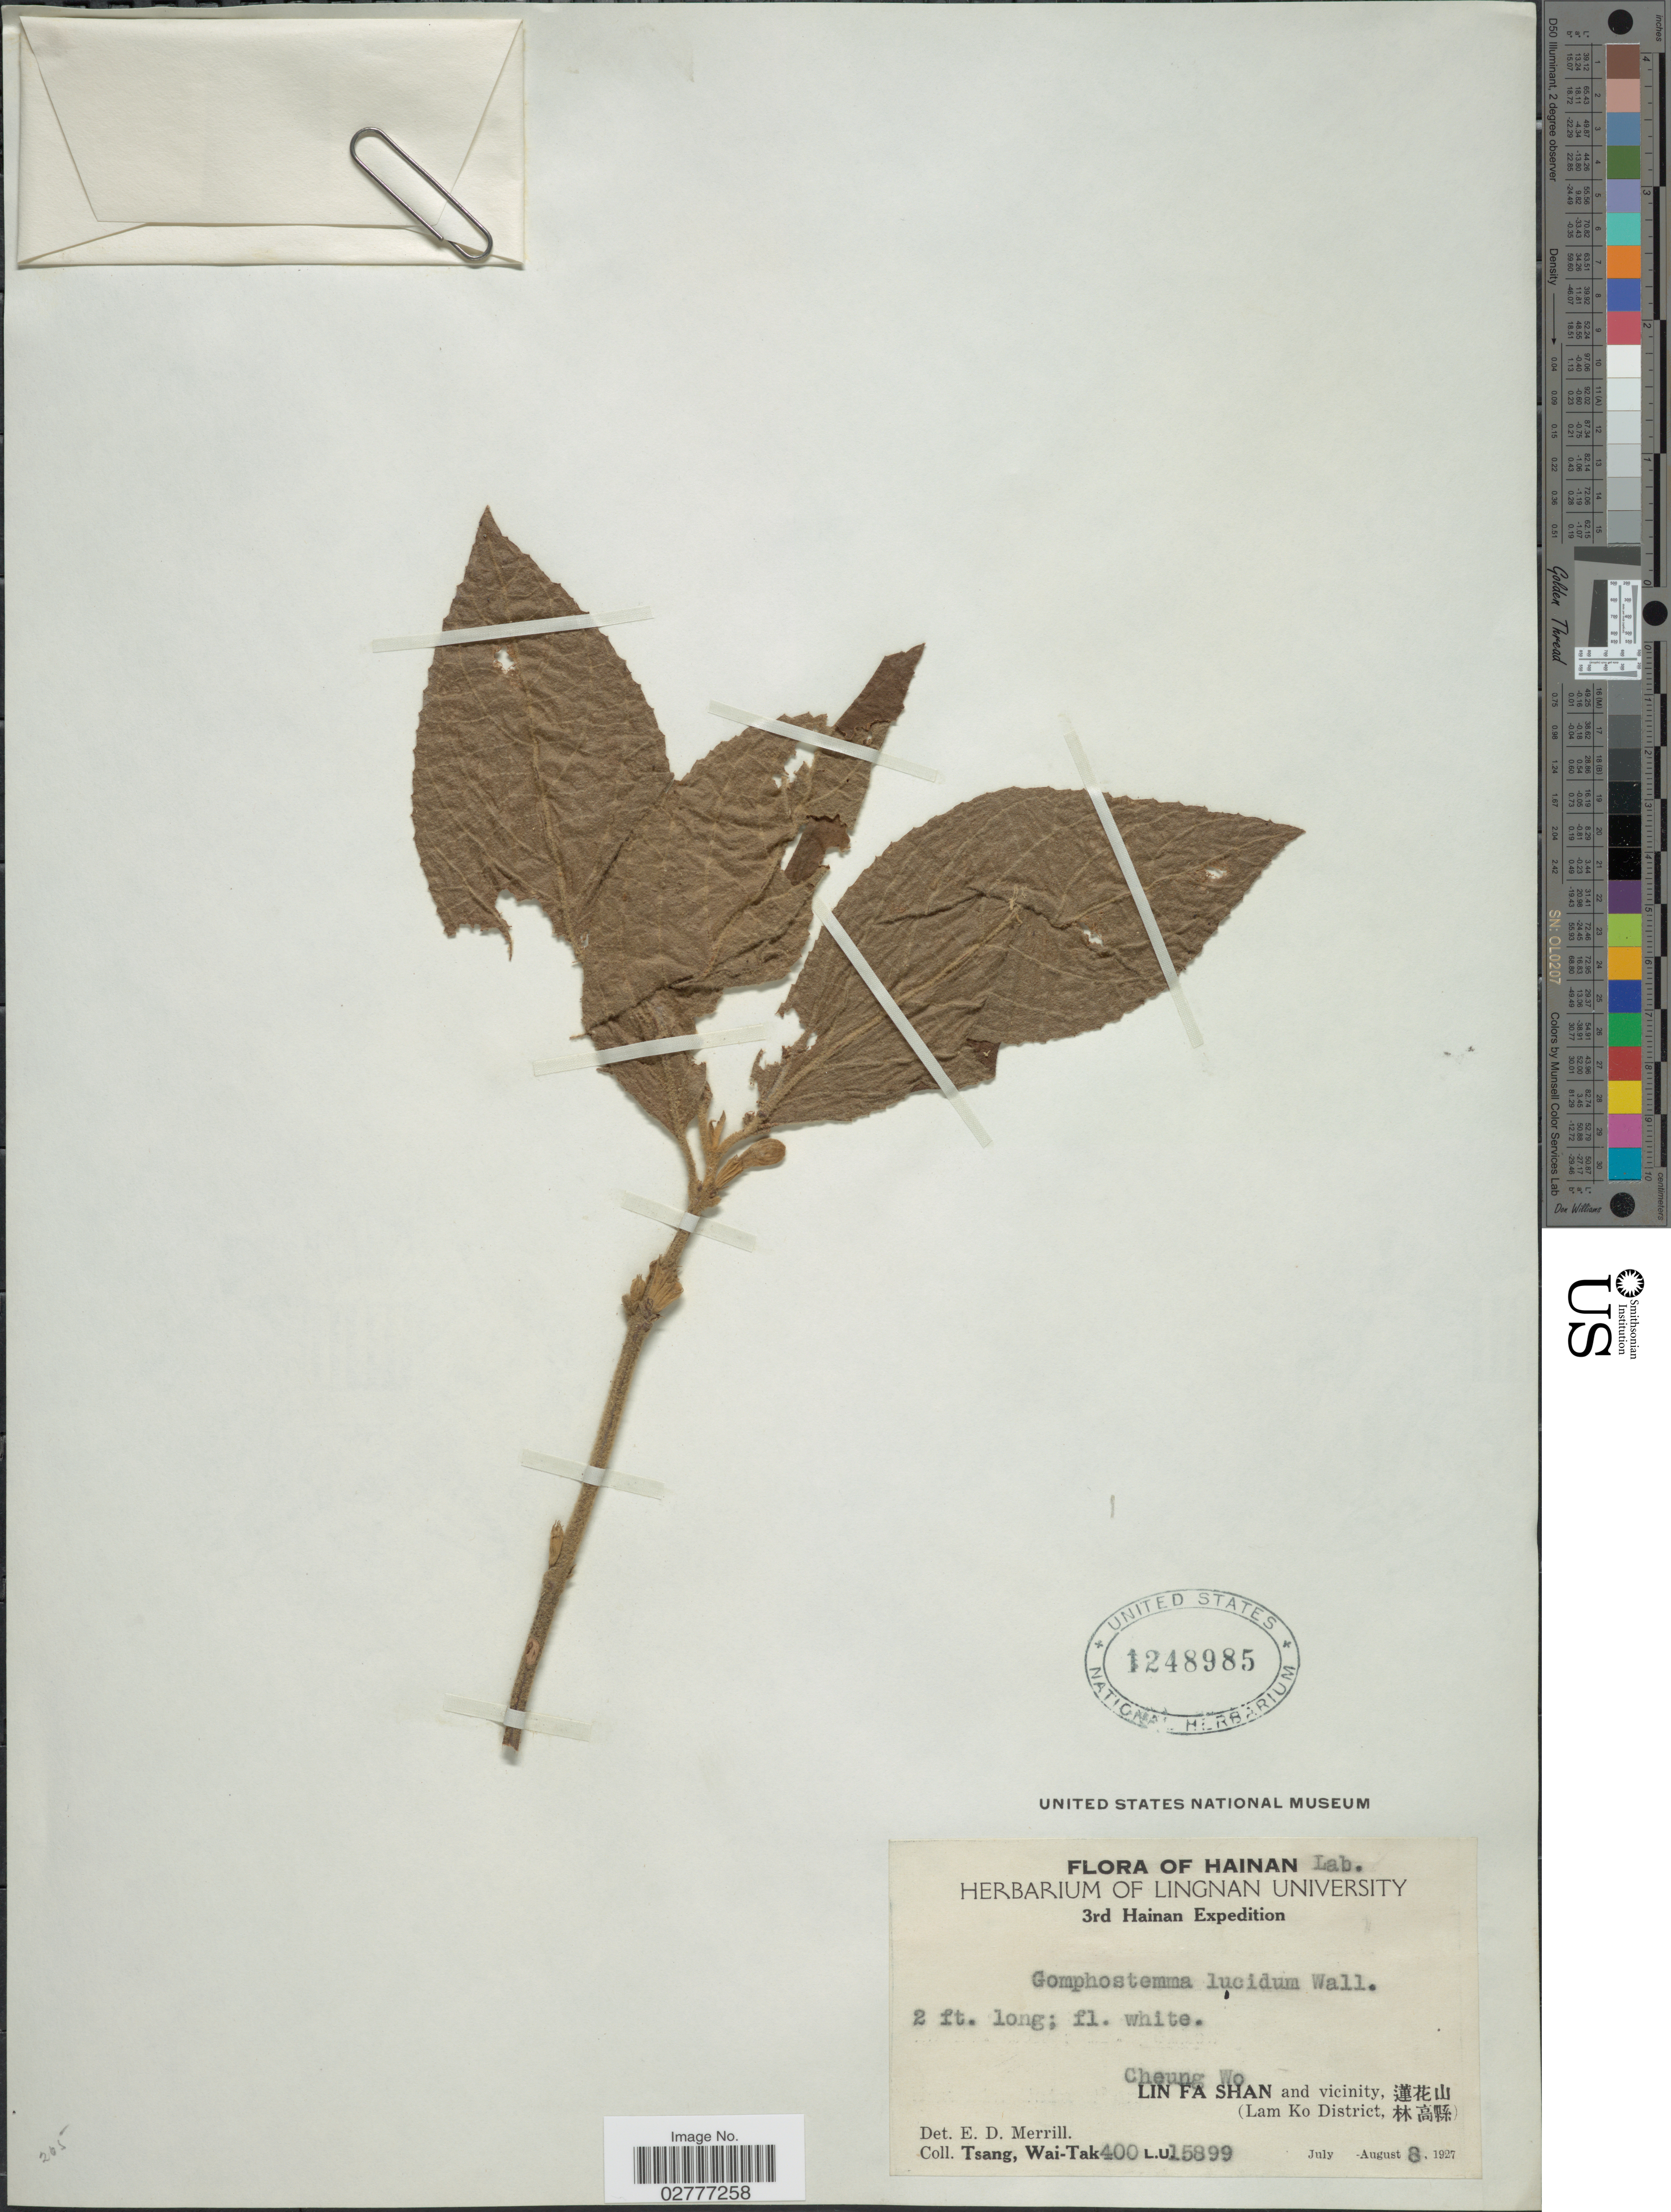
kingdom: Plantae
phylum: Tracheophyta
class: Magnoliopsida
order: Lamiales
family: Lamiaceae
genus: Gomphostemma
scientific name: Gomphostemma lucidum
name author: Wall. ex Benth.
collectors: W. T. Tsang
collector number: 400L.U.15899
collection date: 1927-08-08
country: China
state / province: Hainan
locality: hungWo. Lin Fa Shan and vicinity, (Lam Ko District.)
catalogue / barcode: US 1248985